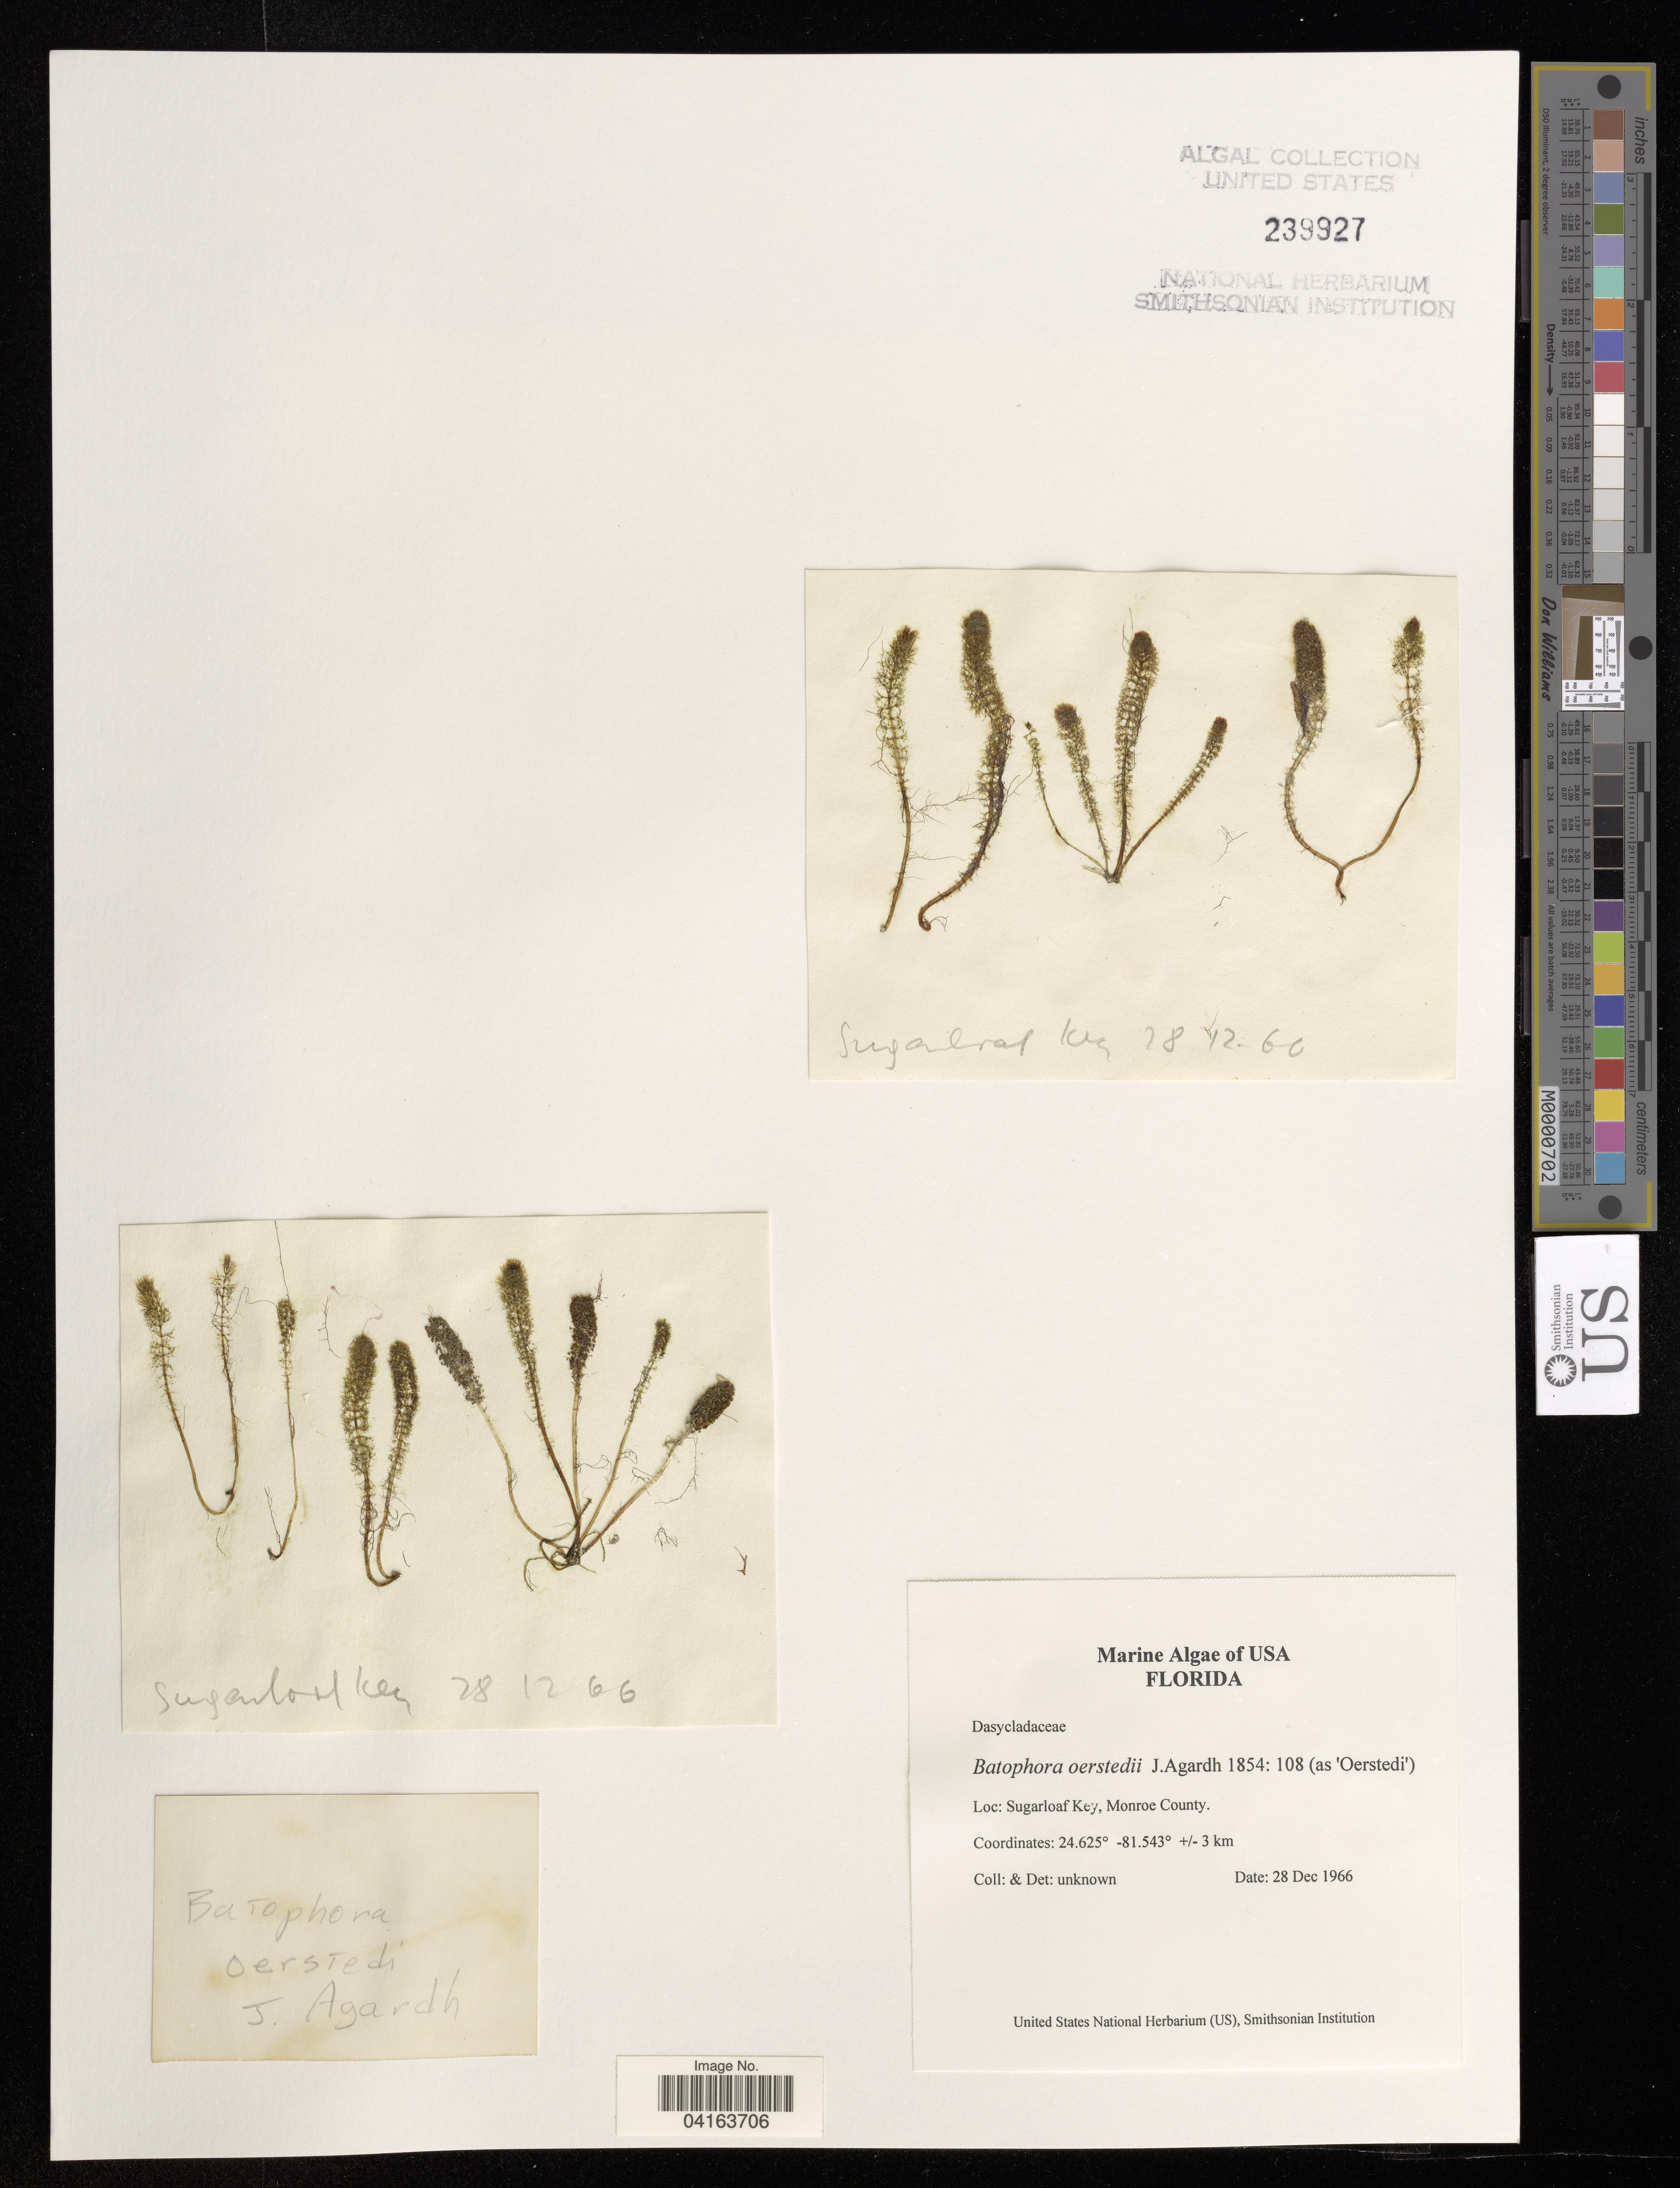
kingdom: Plantae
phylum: Chlorophyta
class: Ulvophyceae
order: Dasycladales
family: Dasycladaceae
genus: Batophora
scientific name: Batophora oerstedii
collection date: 1966-12-28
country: Puerto Rico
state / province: Florida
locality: Sugarloaf Key, Monroe County.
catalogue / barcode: US 239927